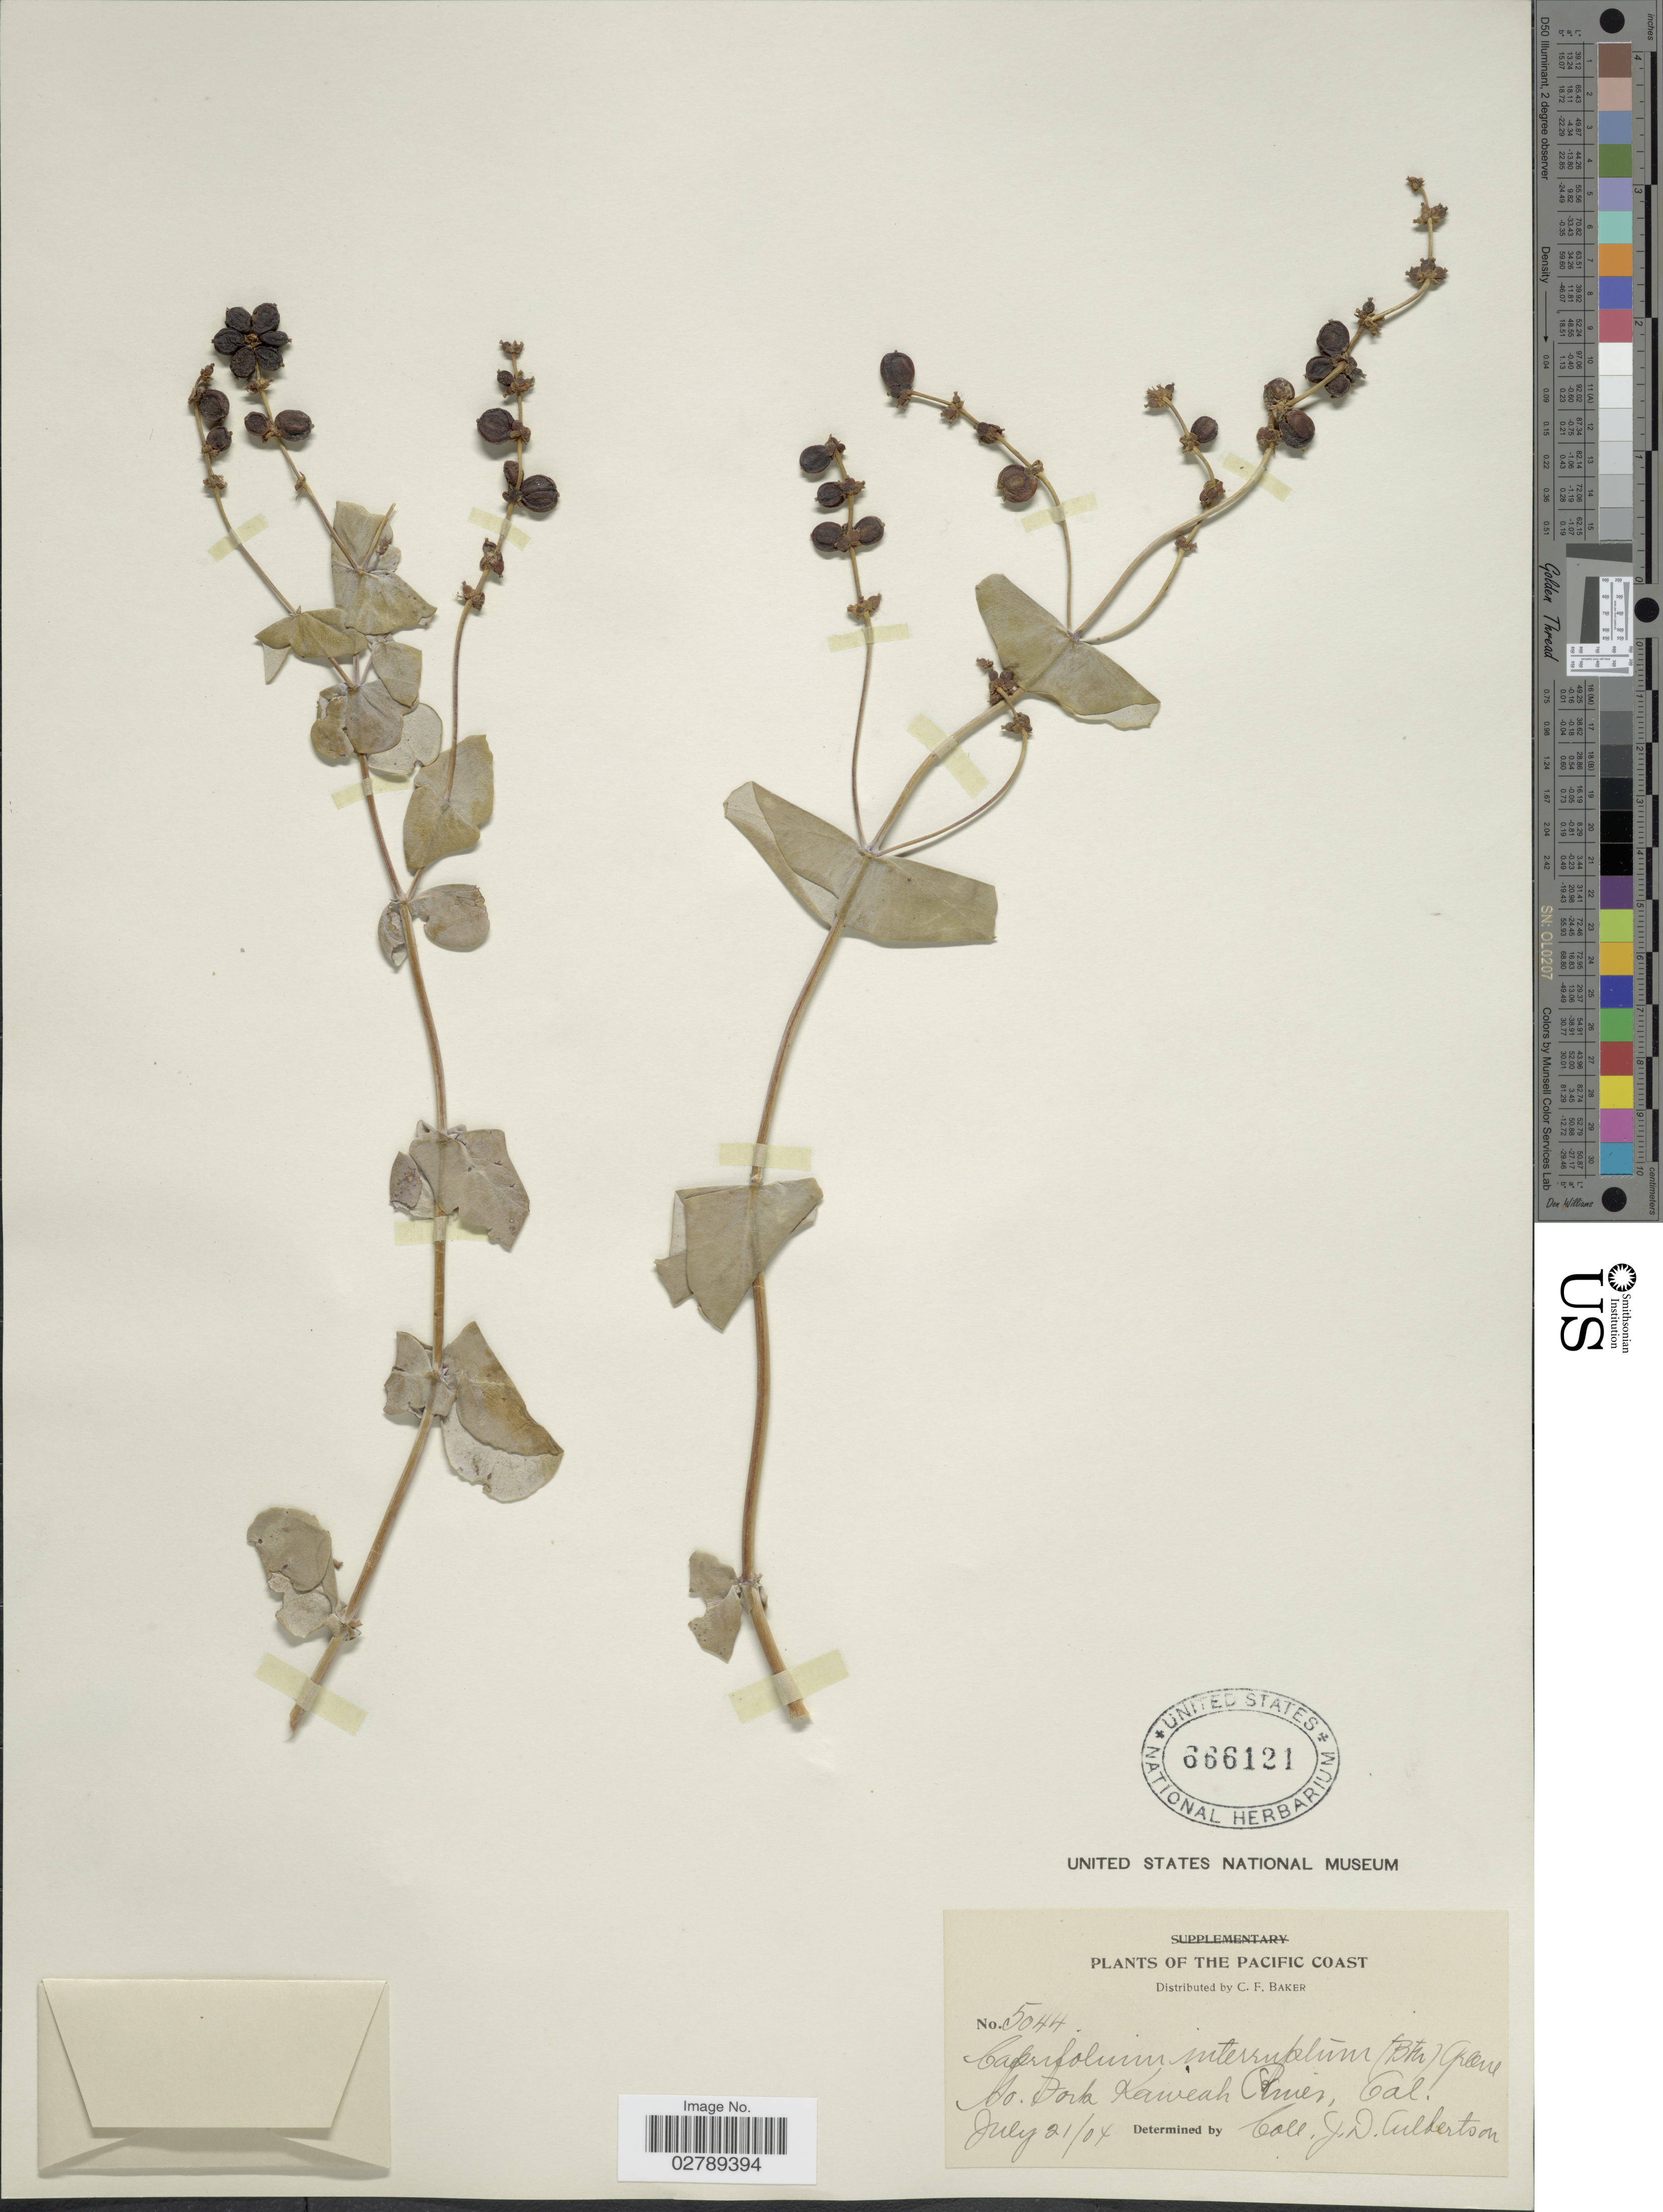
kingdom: Plantae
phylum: Tracheophyta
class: Magnoliopsida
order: Dipsacales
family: Caprifoliaceae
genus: Lonicera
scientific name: Lonicera interrupta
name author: Benth.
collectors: J. Culbertson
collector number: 5044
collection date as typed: Transcribed d/m/y: 21/7/4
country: United States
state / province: California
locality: Pacific Coast. So. Fork Kaweah Pines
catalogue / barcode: US 666121